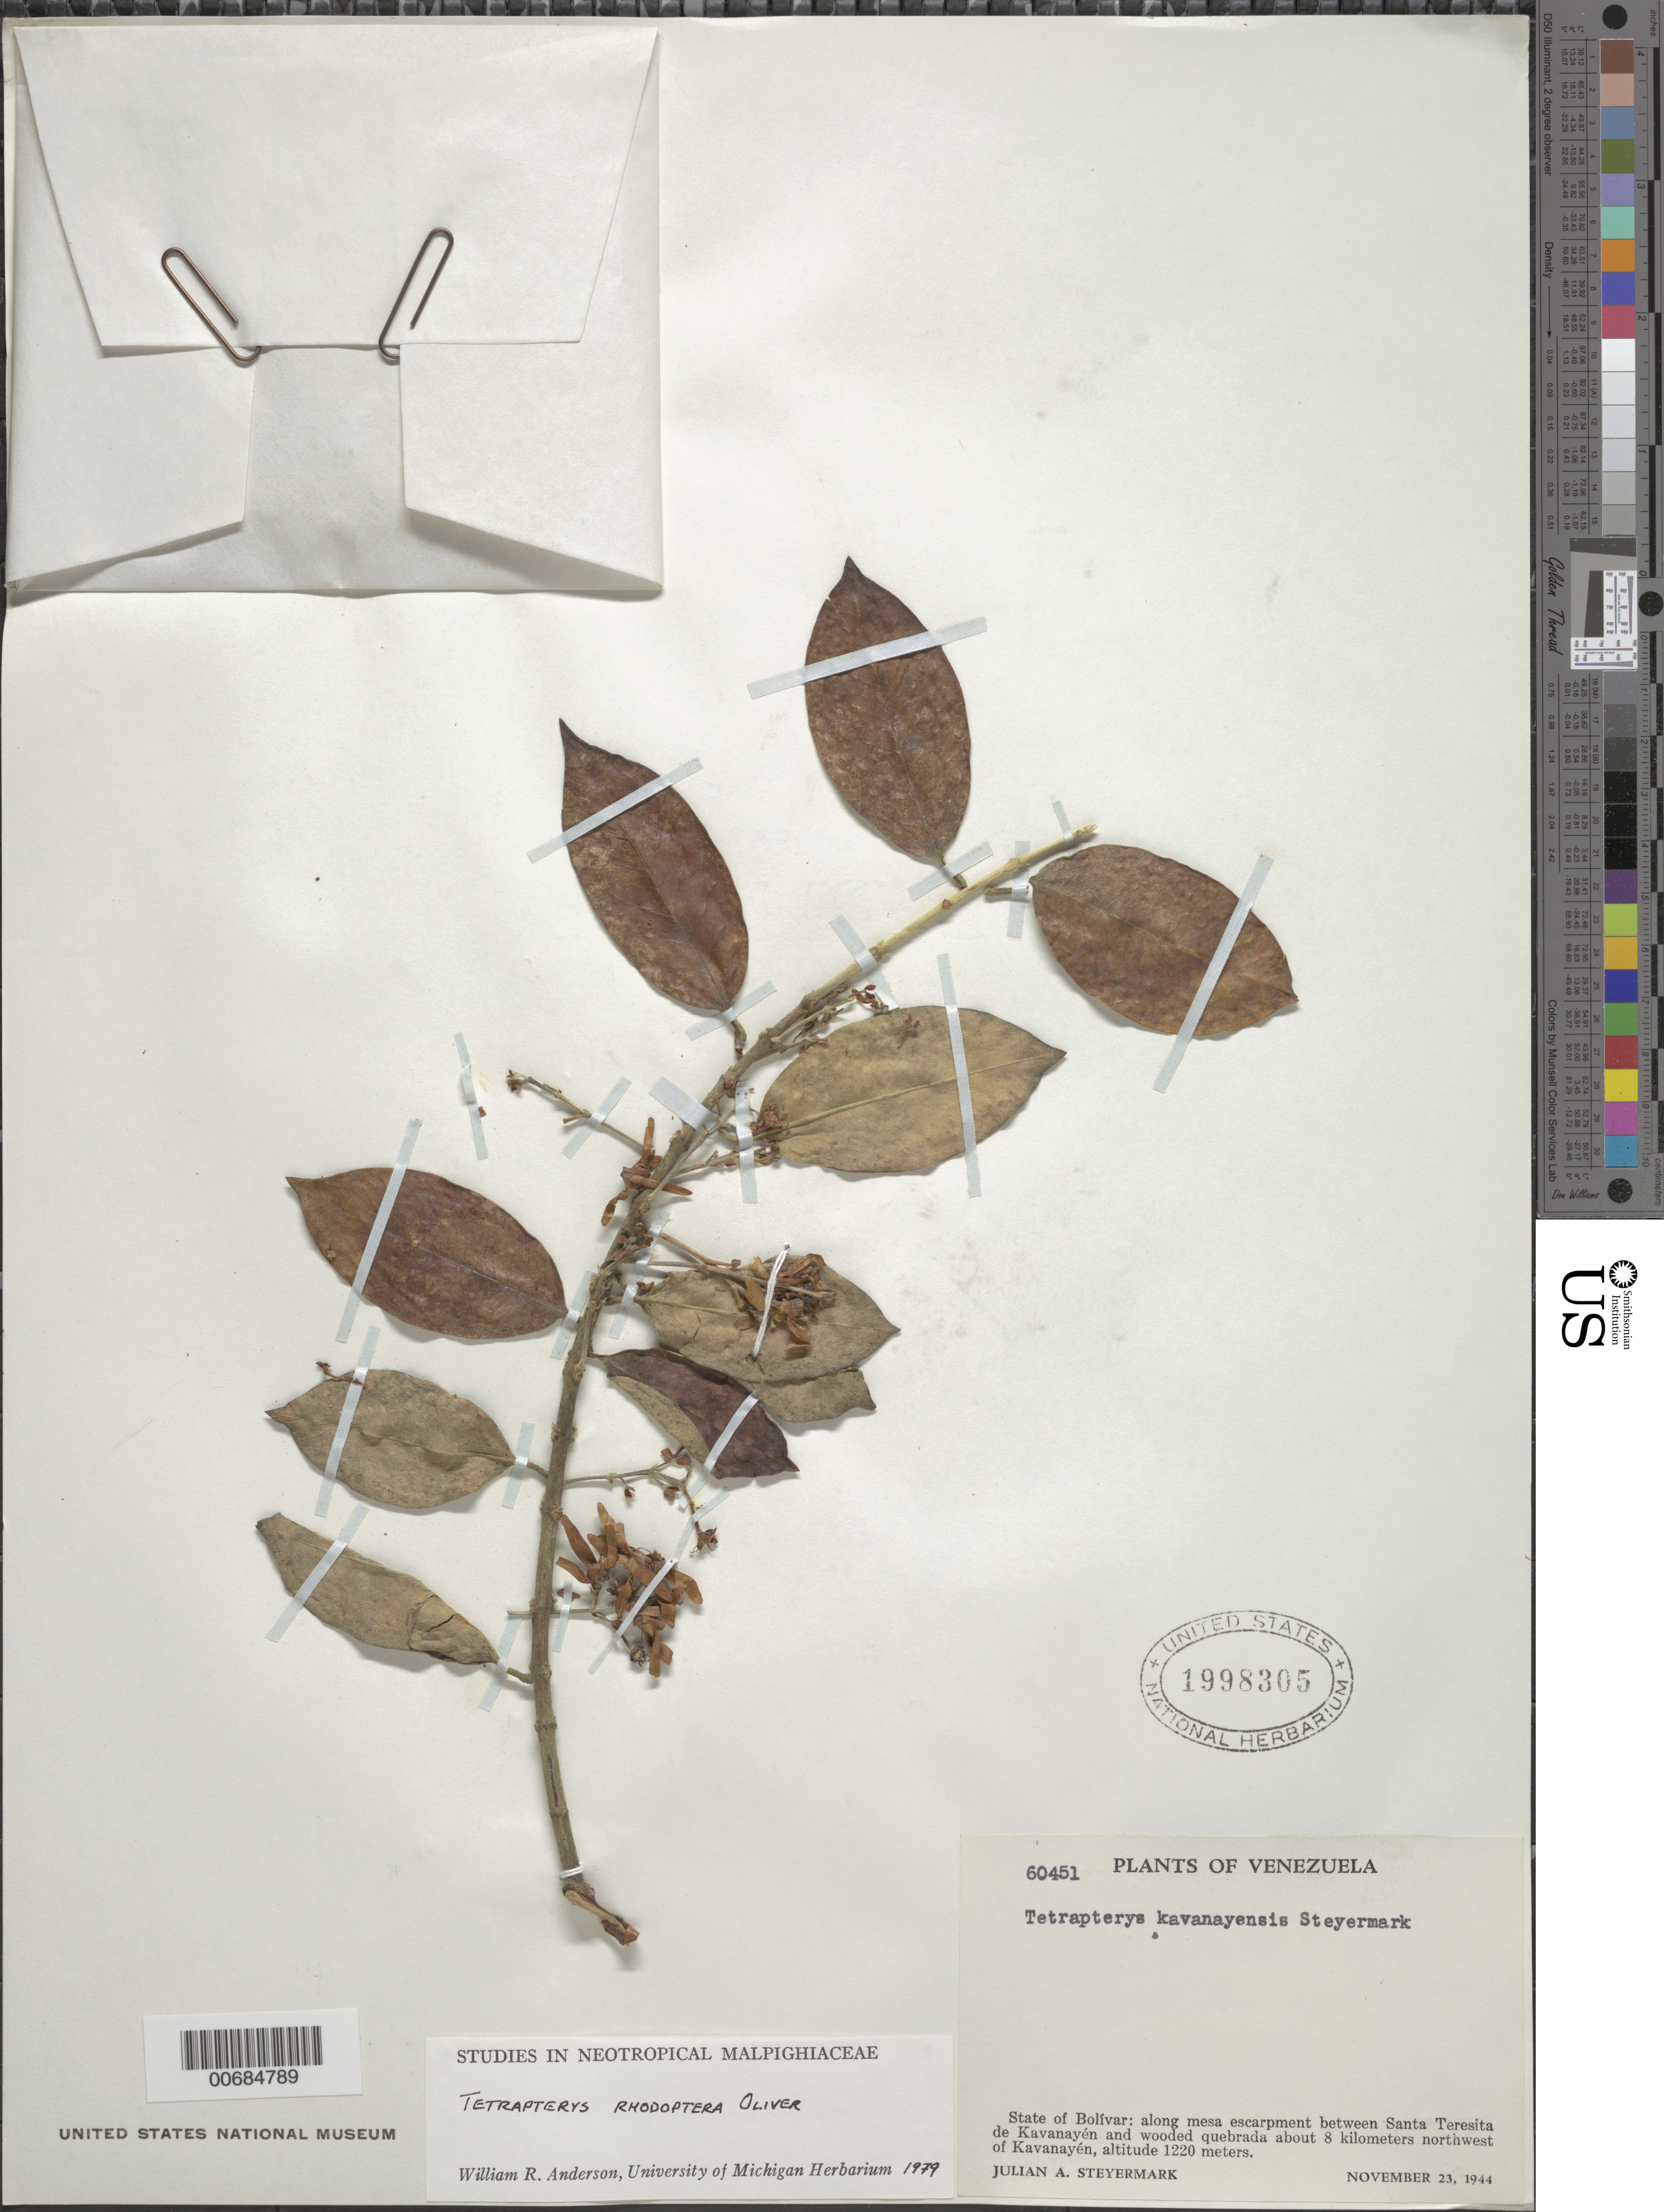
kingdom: Plantae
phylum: Tracheophyta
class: Magnoliopsida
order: Malpighiales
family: Malpighiaceae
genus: Glicophyllum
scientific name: Glicophyllum rhodopteron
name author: (Oliv.) R.F. Almeida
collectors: J. Steyermark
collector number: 60451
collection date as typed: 23-Nov-44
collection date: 1944-11-23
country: Venezuela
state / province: Bolívar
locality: Santa Teresita de Kavanayen to 8 km NW of Kavanayén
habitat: Mesa escarpment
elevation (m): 1220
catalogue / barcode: US 1998305